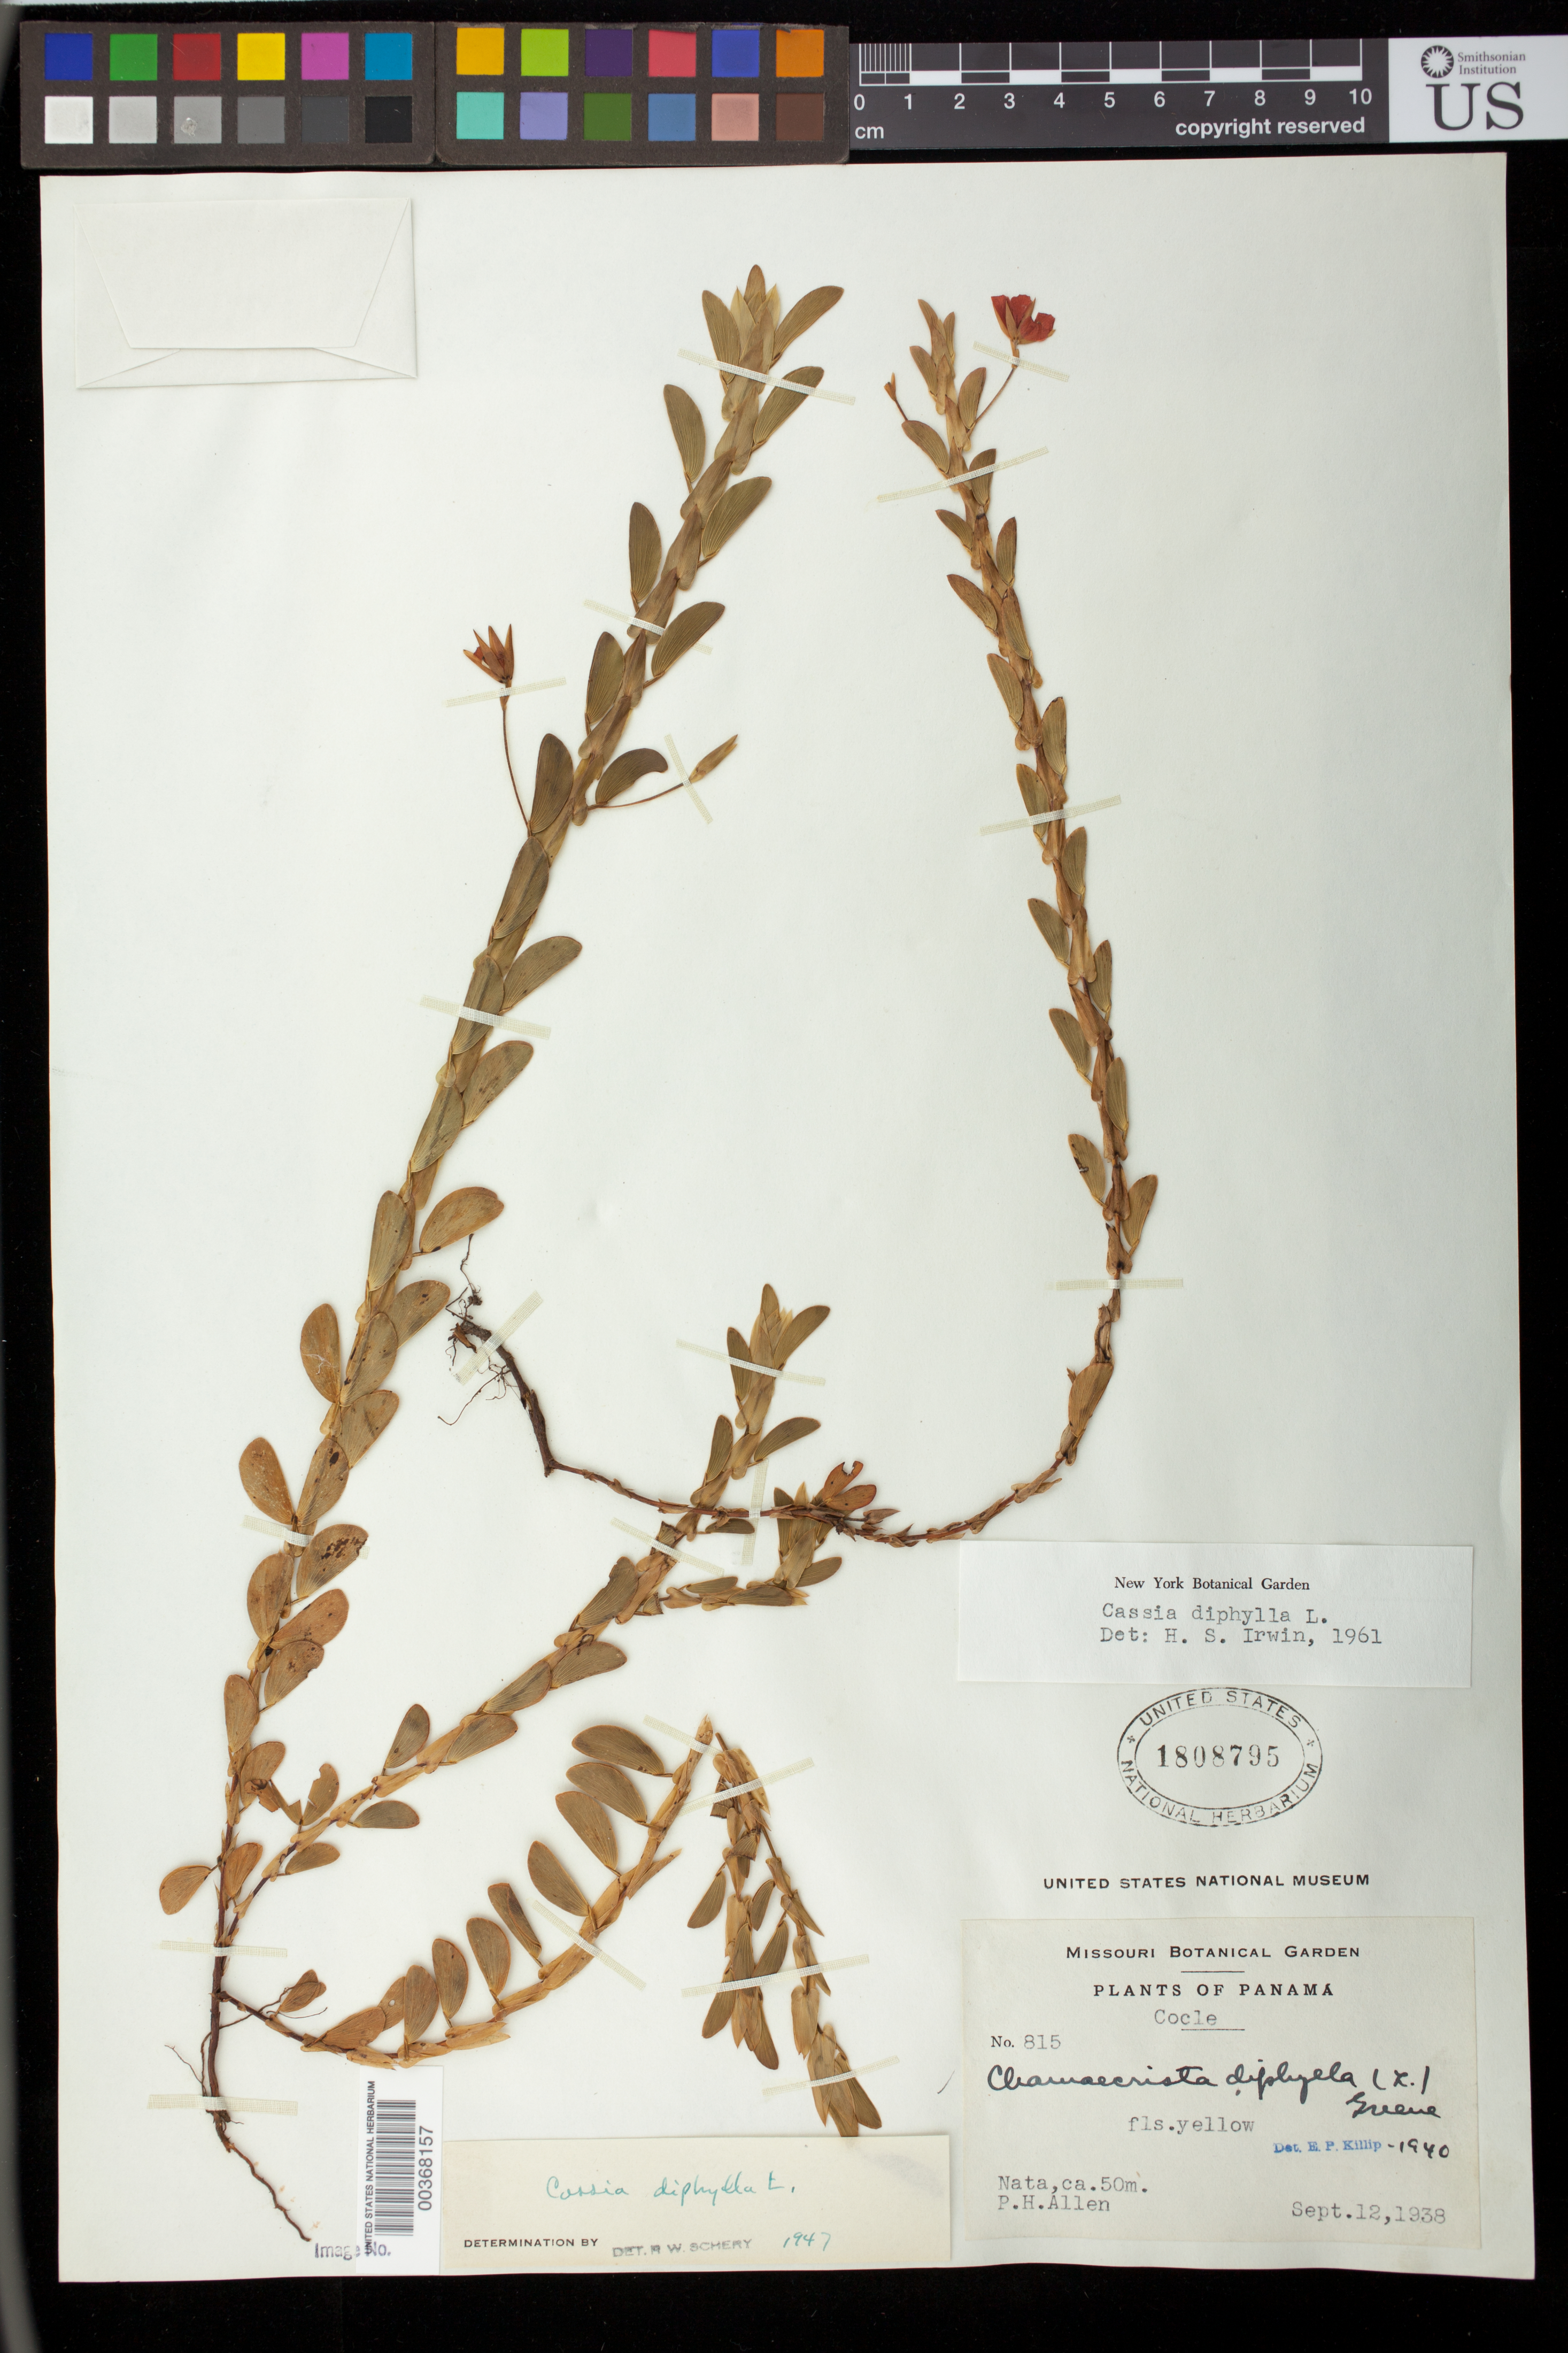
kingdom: Plantae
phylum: Tracheophyta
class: Magnoliopsida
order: Fabales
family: Fabaceae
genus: Chamaecrista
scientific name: Chamaecrista diphylla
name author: (L.) Greene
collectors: P. H. Allen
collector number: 815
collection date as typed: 12 Sep 1938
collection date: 1938-09-12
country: Panama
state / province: Coclé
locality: Nata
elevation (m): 50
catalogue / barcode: US 1808795